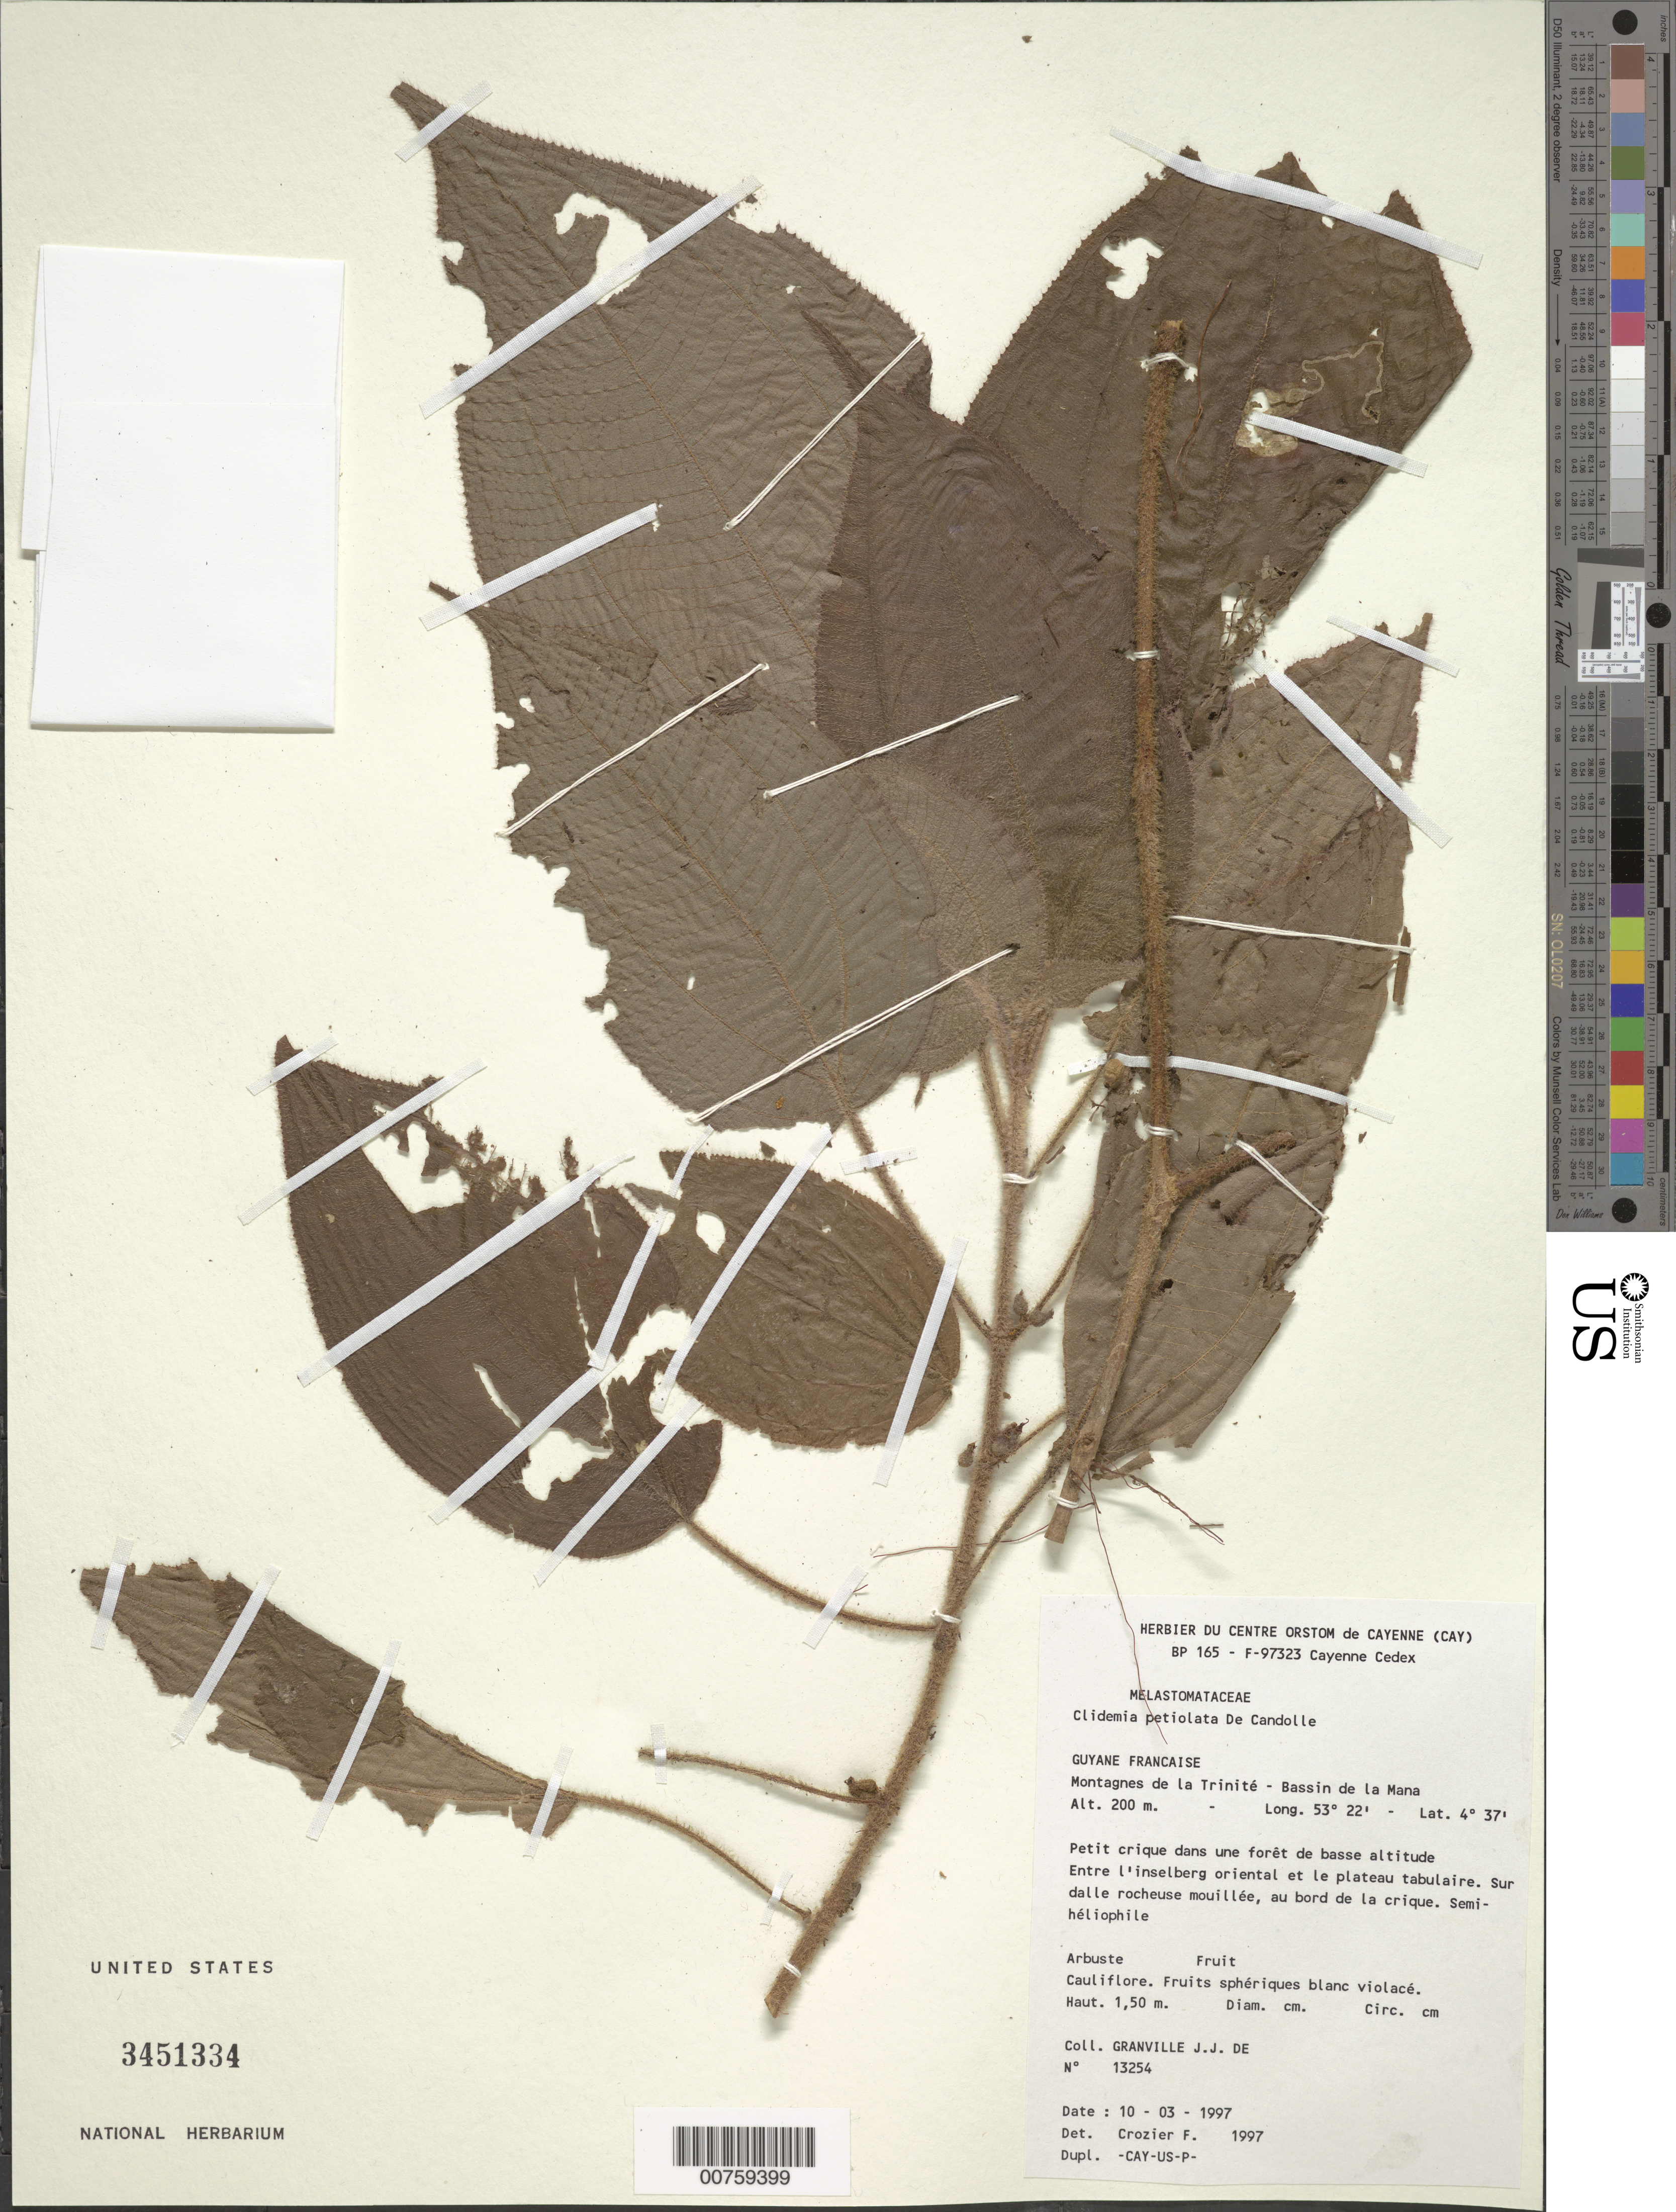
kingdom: Plantae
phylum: Tracheophyta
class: Magnoliopsida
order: Myrtales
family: Melastomataceae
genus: Clidemia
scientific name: Clidemia petiolata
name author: DC.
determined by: Michelangeli, F. A.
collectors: J.-J. de Granville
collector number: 13254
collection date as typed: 10-Mar-97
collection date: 1997-03-10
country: French Guiana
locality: Montagnes de la Trinité, Bassin de la Mana. Entre l'inselberg orientale et le plateau tabulaire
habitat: Petit crique dans une forêt de basse alt. Sur dalle rocheuse mouillee, au bord de la crique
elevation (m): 200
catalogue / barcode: US 3451334